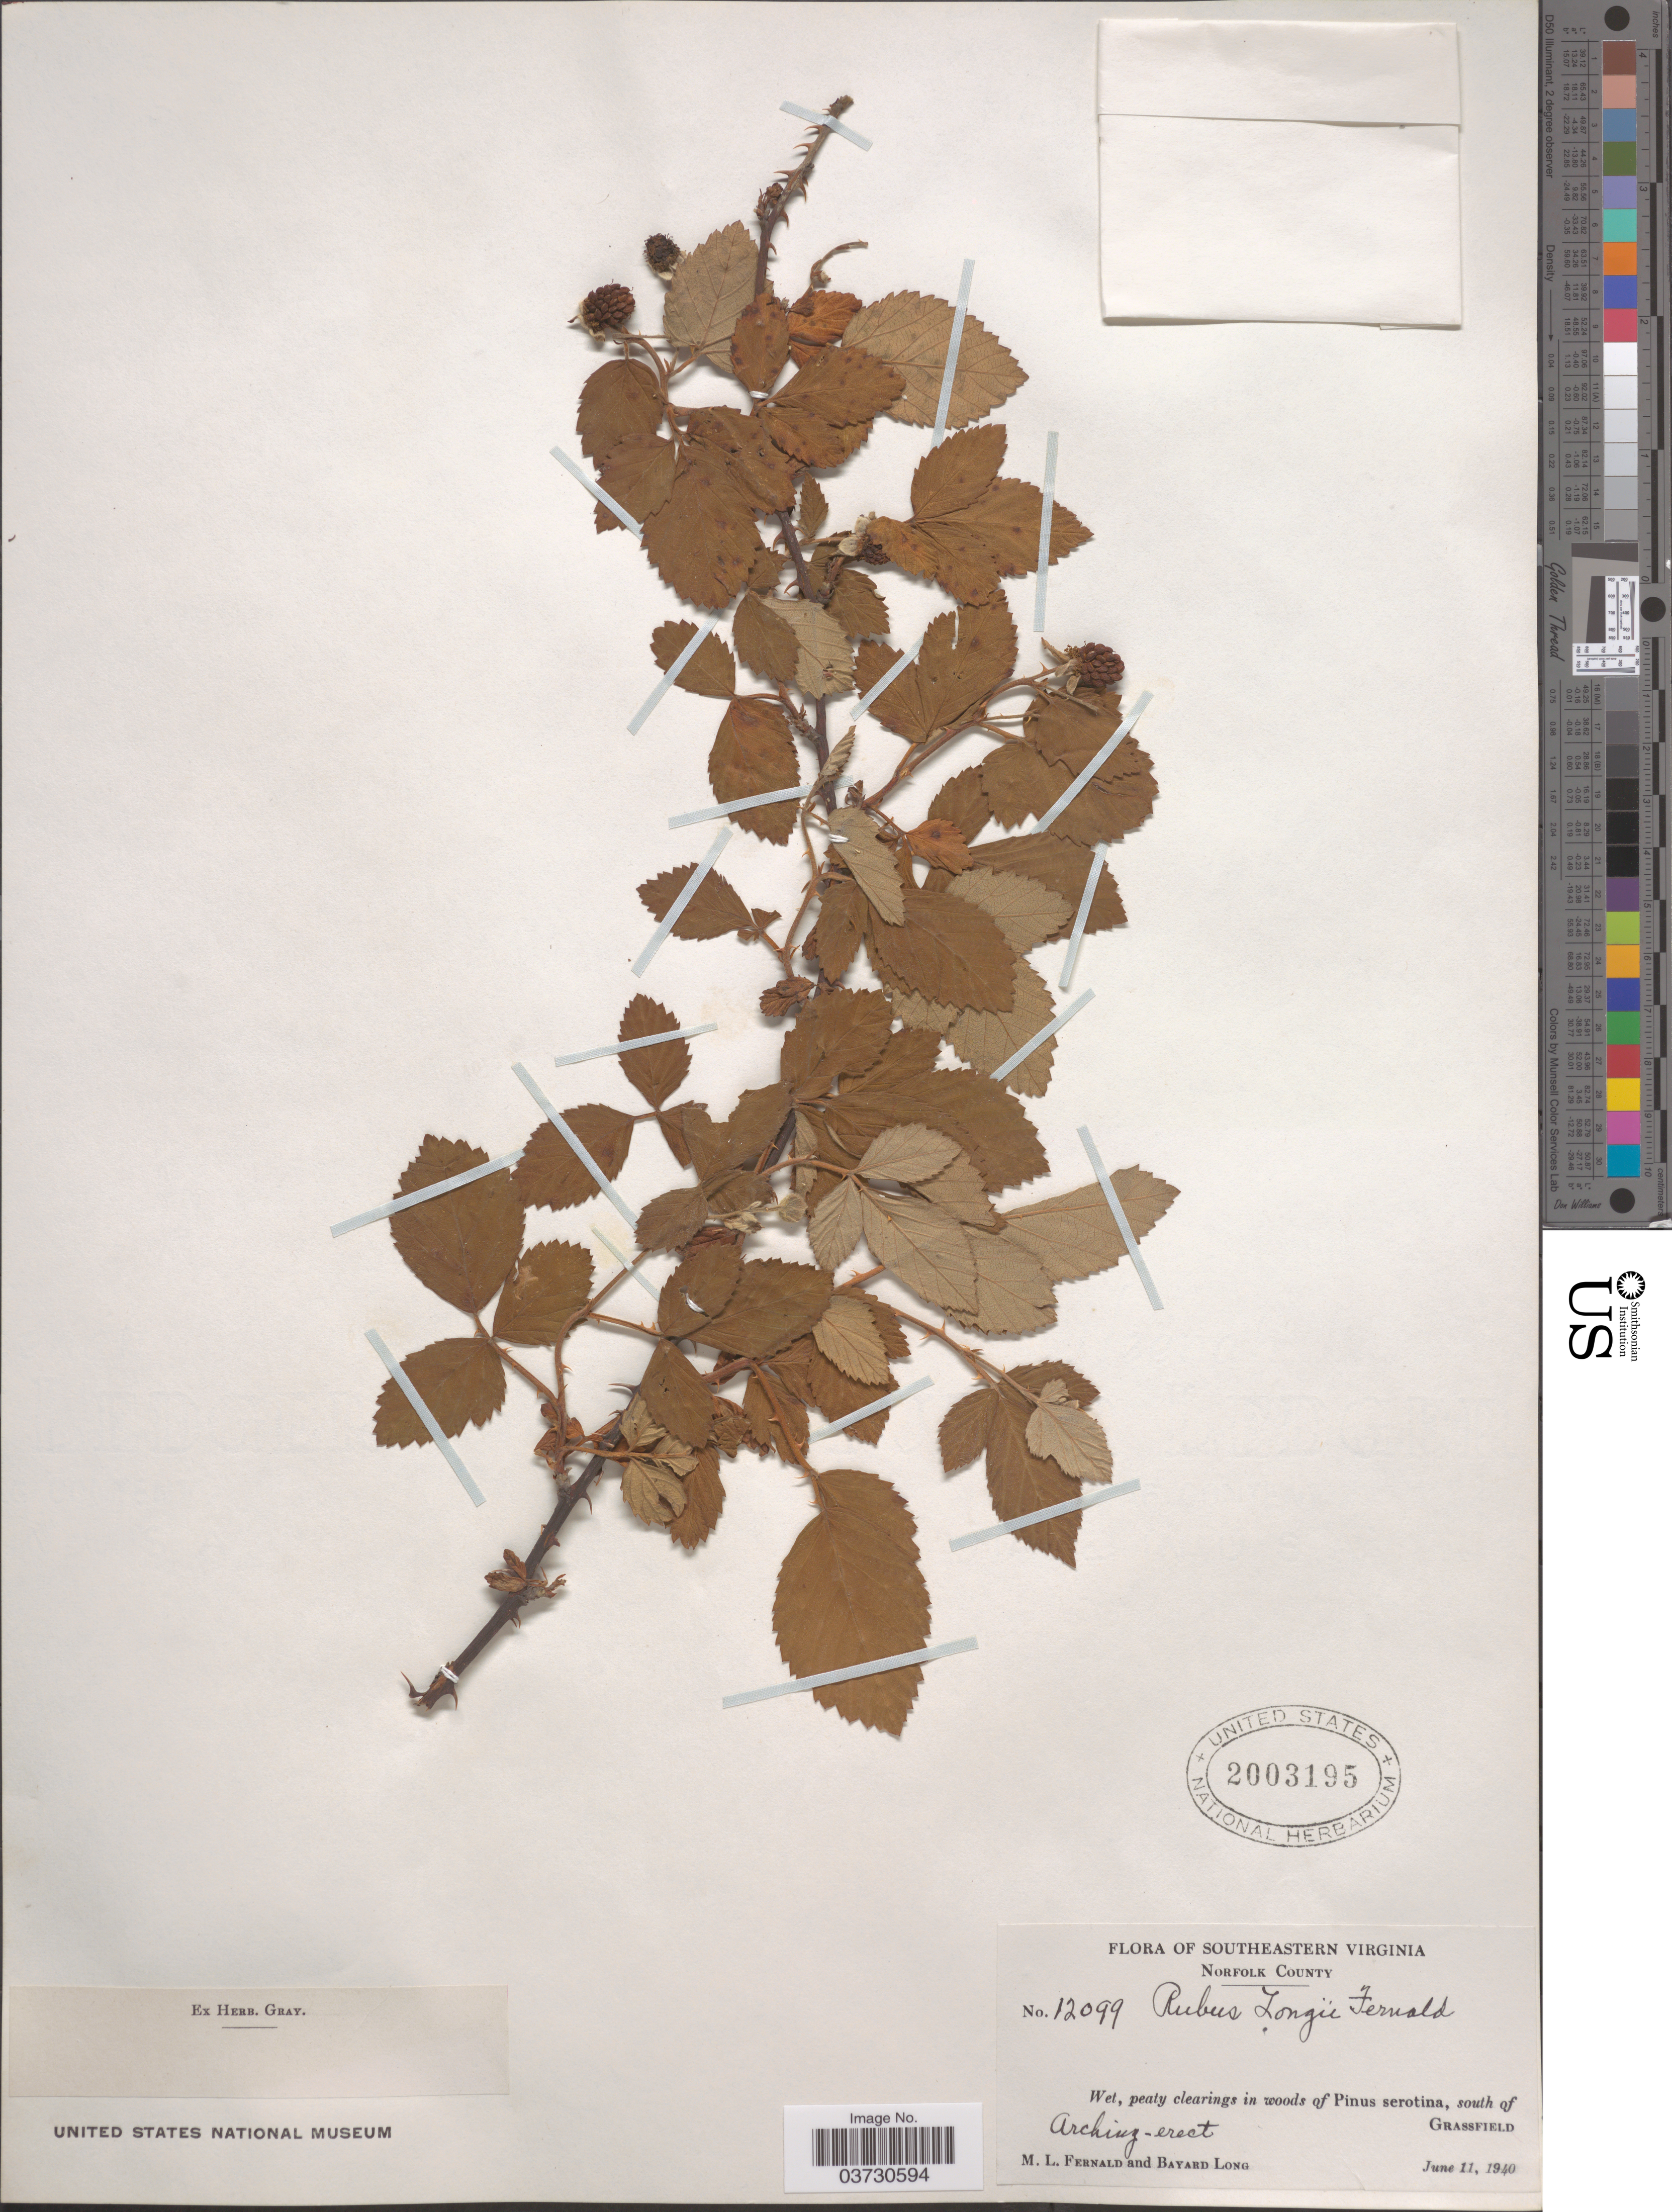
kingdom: Plantae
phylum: Tracheophyta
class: Magnoliopsida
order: Rosales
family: Rosaceae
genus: Rubus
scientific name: Rubus longii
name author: Fernald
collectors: M. L. Fernald & B. Long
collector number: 12099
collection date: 1940-06-11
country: United States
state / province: Virginia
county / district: City of Norfolk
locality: Southeastern Virginia. Norfolk County. Wet, peaty clearing in woods of Pinus serotina, south of Grassfield.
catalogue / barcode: US 2003195